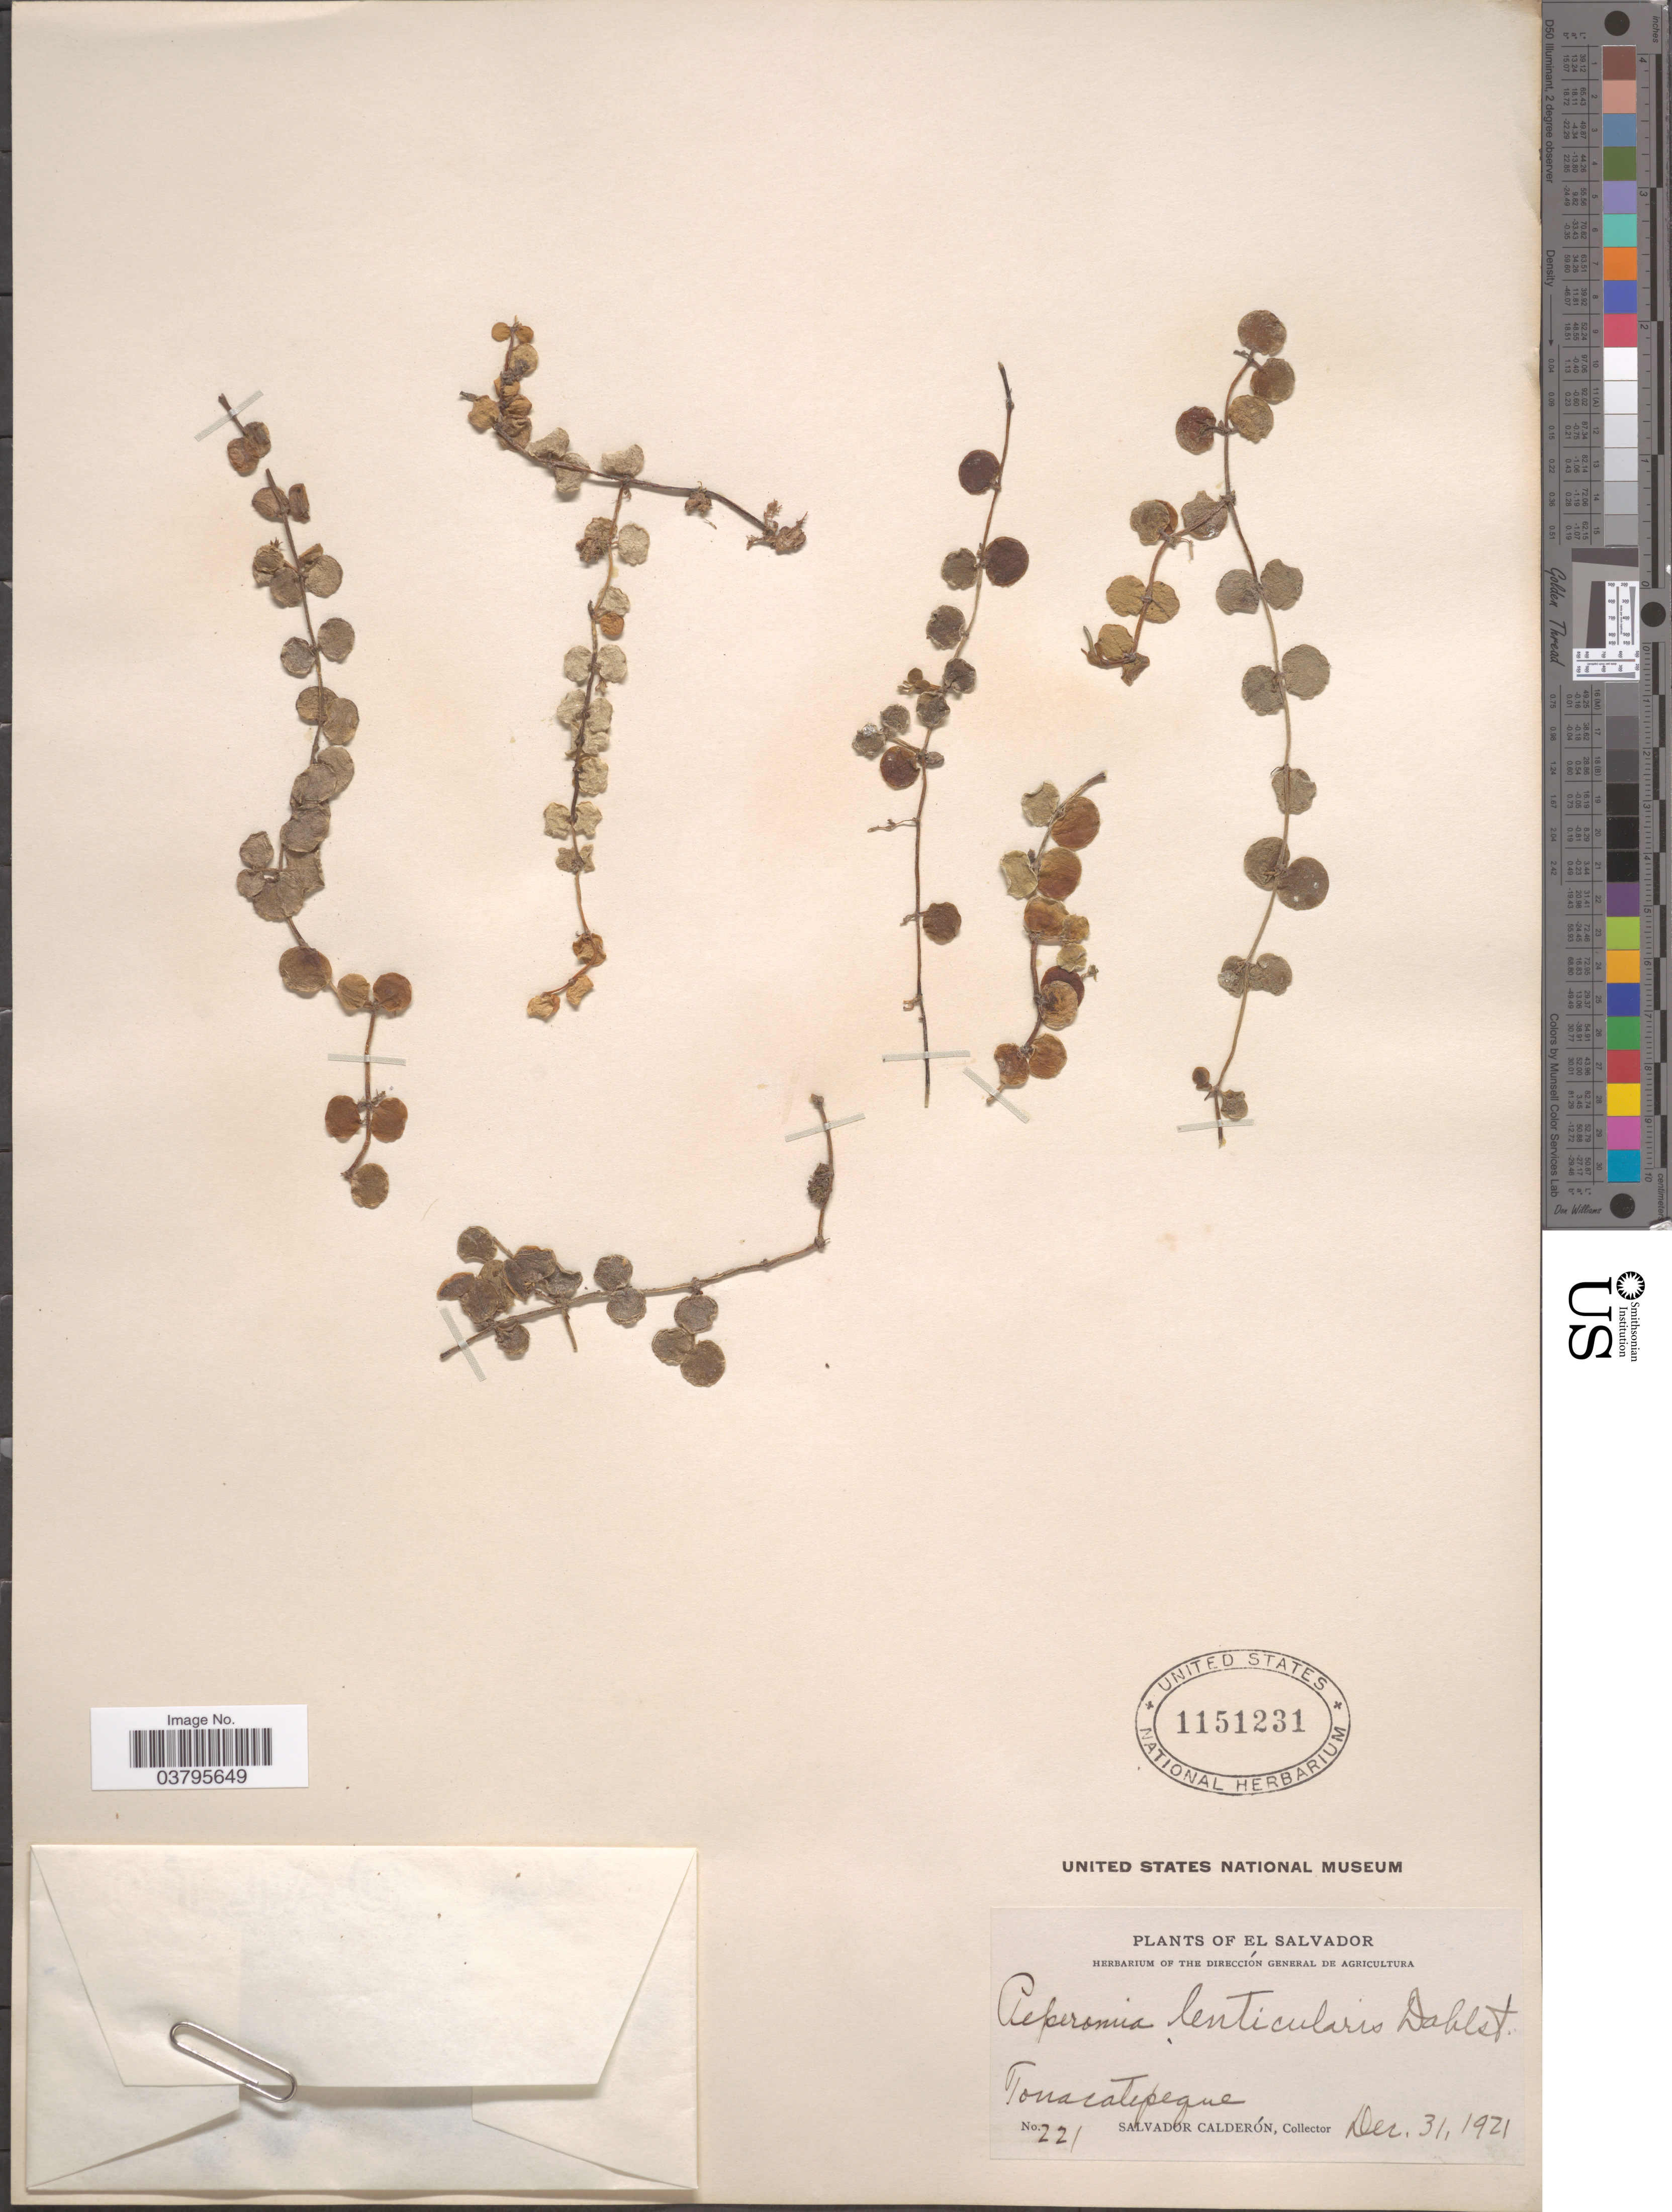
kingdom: Plantae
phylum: Tracheophyta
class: Magnoliopsida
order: Piperales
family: Piperaceae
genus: Peperomia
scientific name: Peperomia lenticularis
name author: Dahlst.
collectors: S. Calderón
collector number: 221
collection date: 1921-12-31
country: El Salvador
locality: Tonacatepeque.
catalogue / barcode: US 1151231